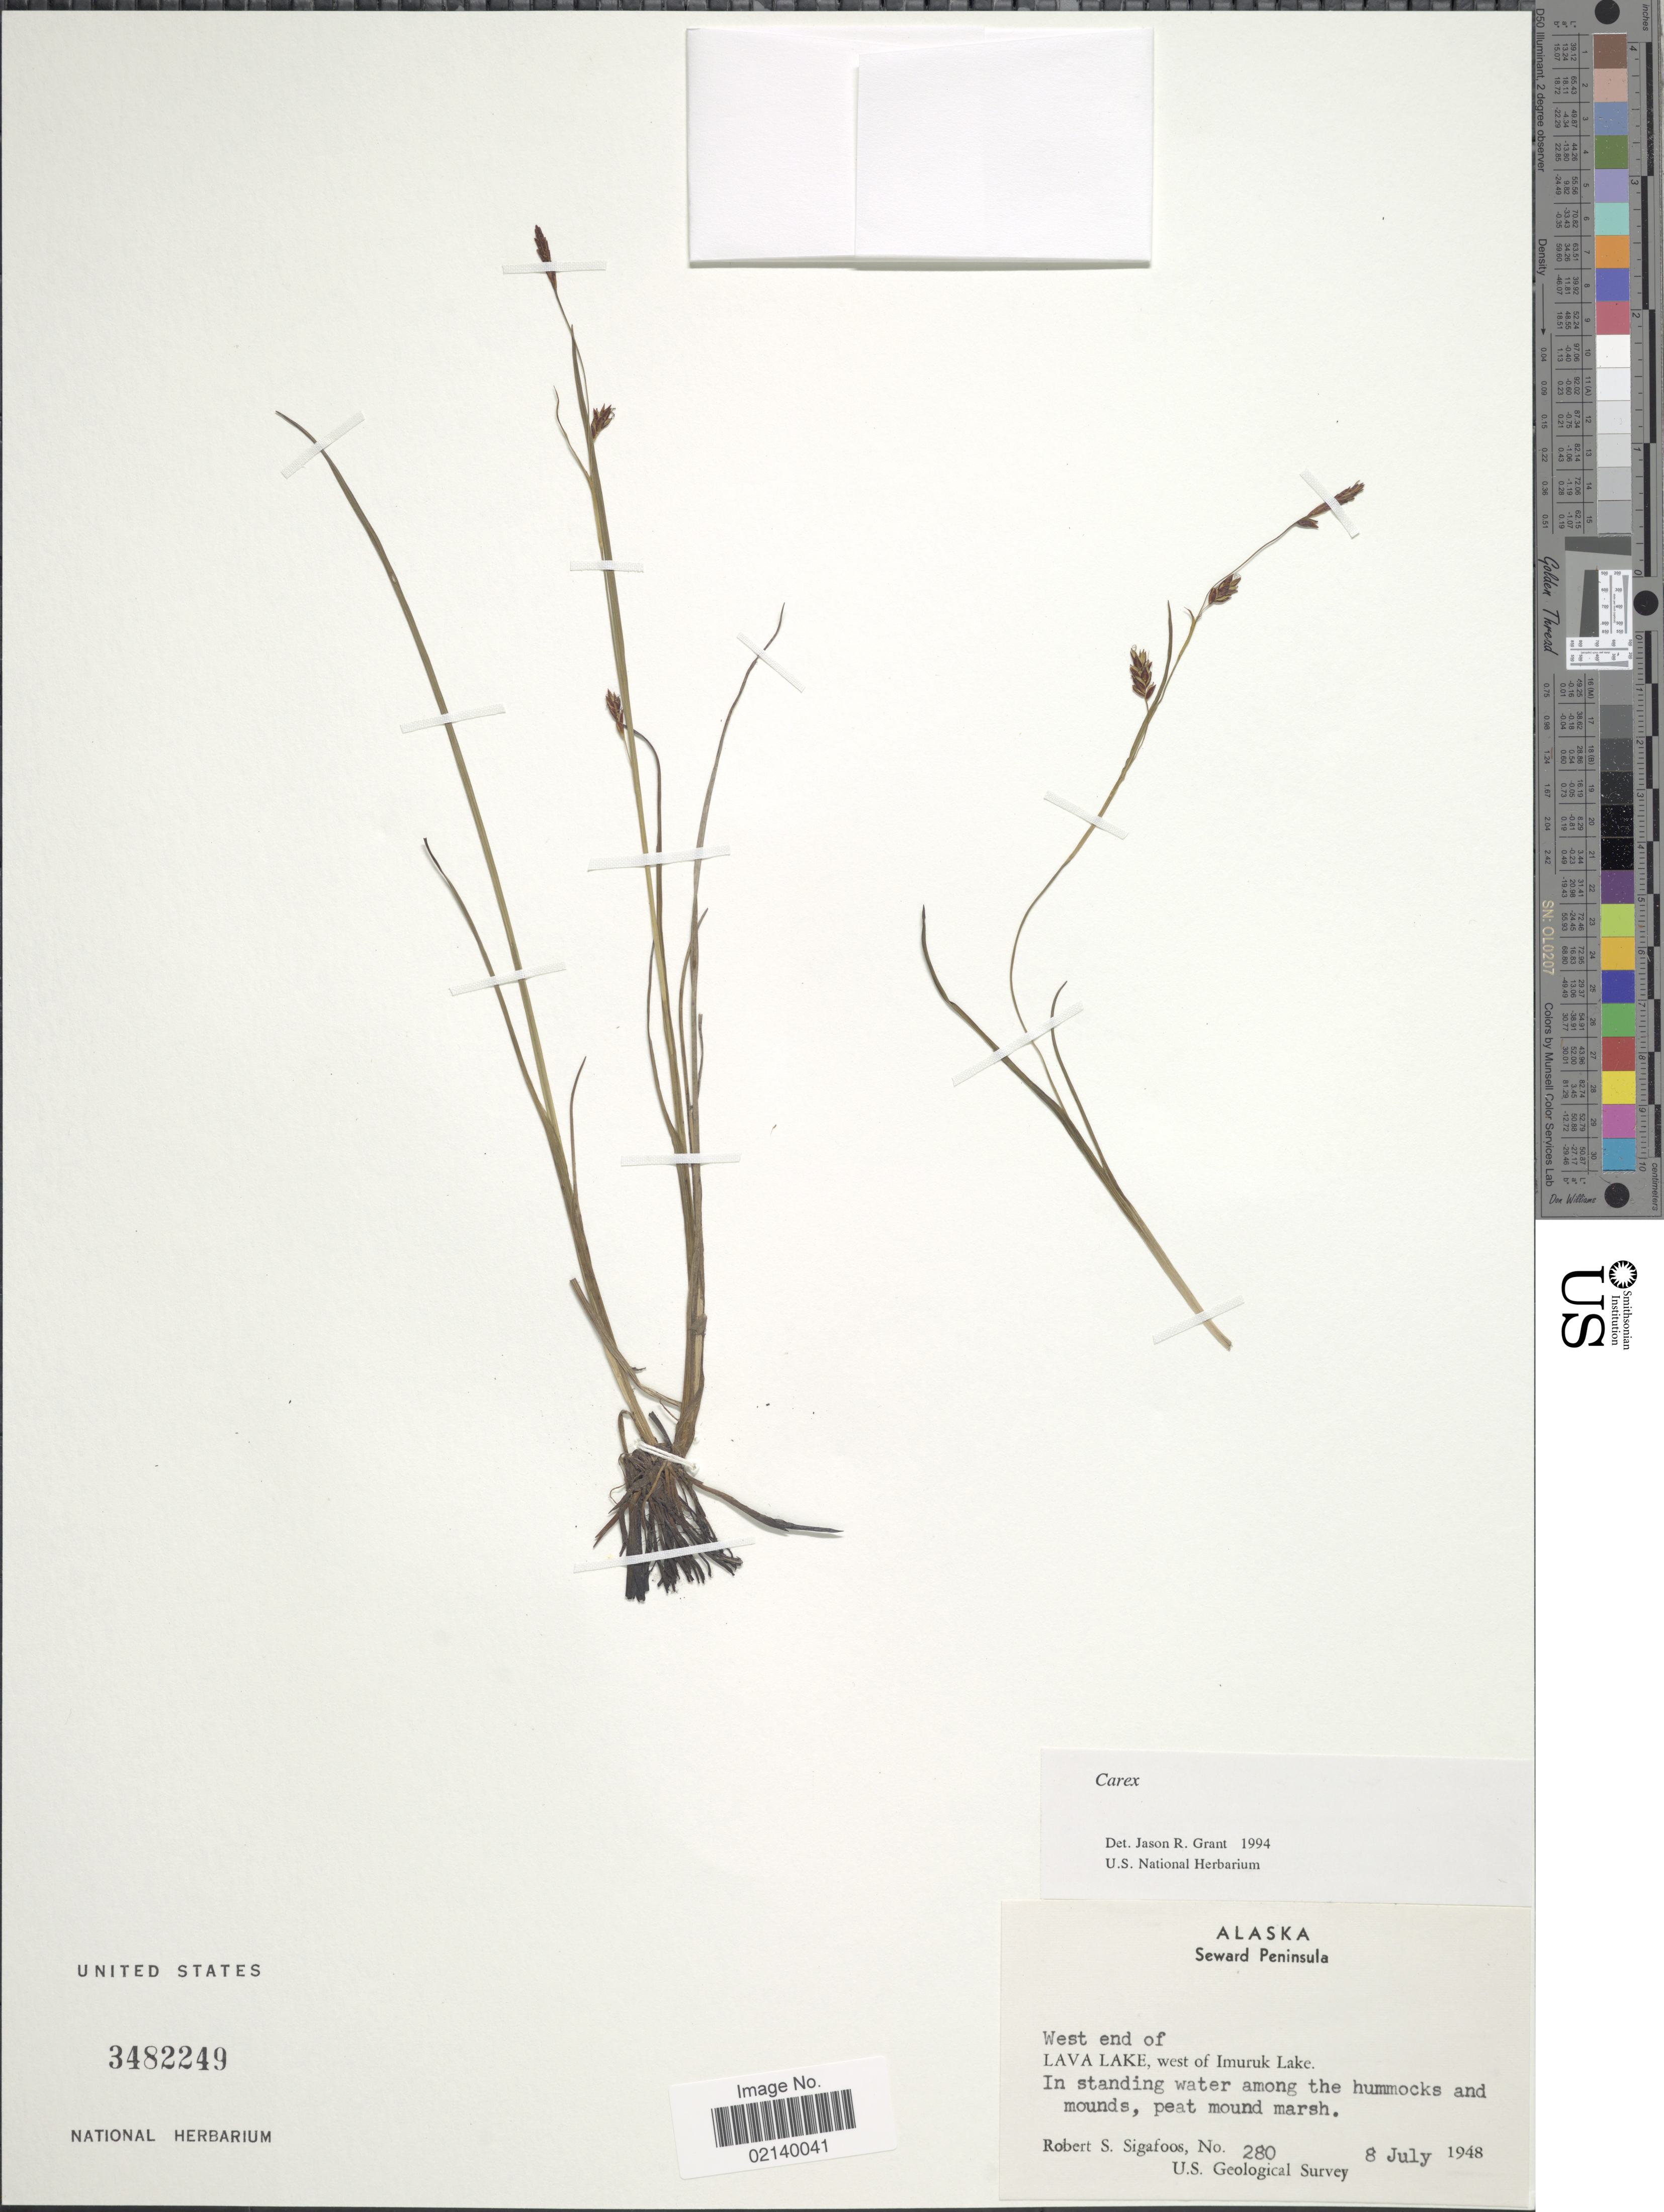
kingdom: Plantae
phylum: Tracheophyta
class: Liliopsida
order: Poales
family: Cyperaceae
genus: Carex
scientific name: Carex sp.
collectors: R. Sigafoos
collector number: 280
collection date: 1948-07-08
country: United States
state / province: Alaska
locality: Seward Peninsula, west end of Lava Lake, west of Imuruk Lake, in standing water among the hummocks and mounds, peat mound marsh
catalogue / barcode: US 3482249